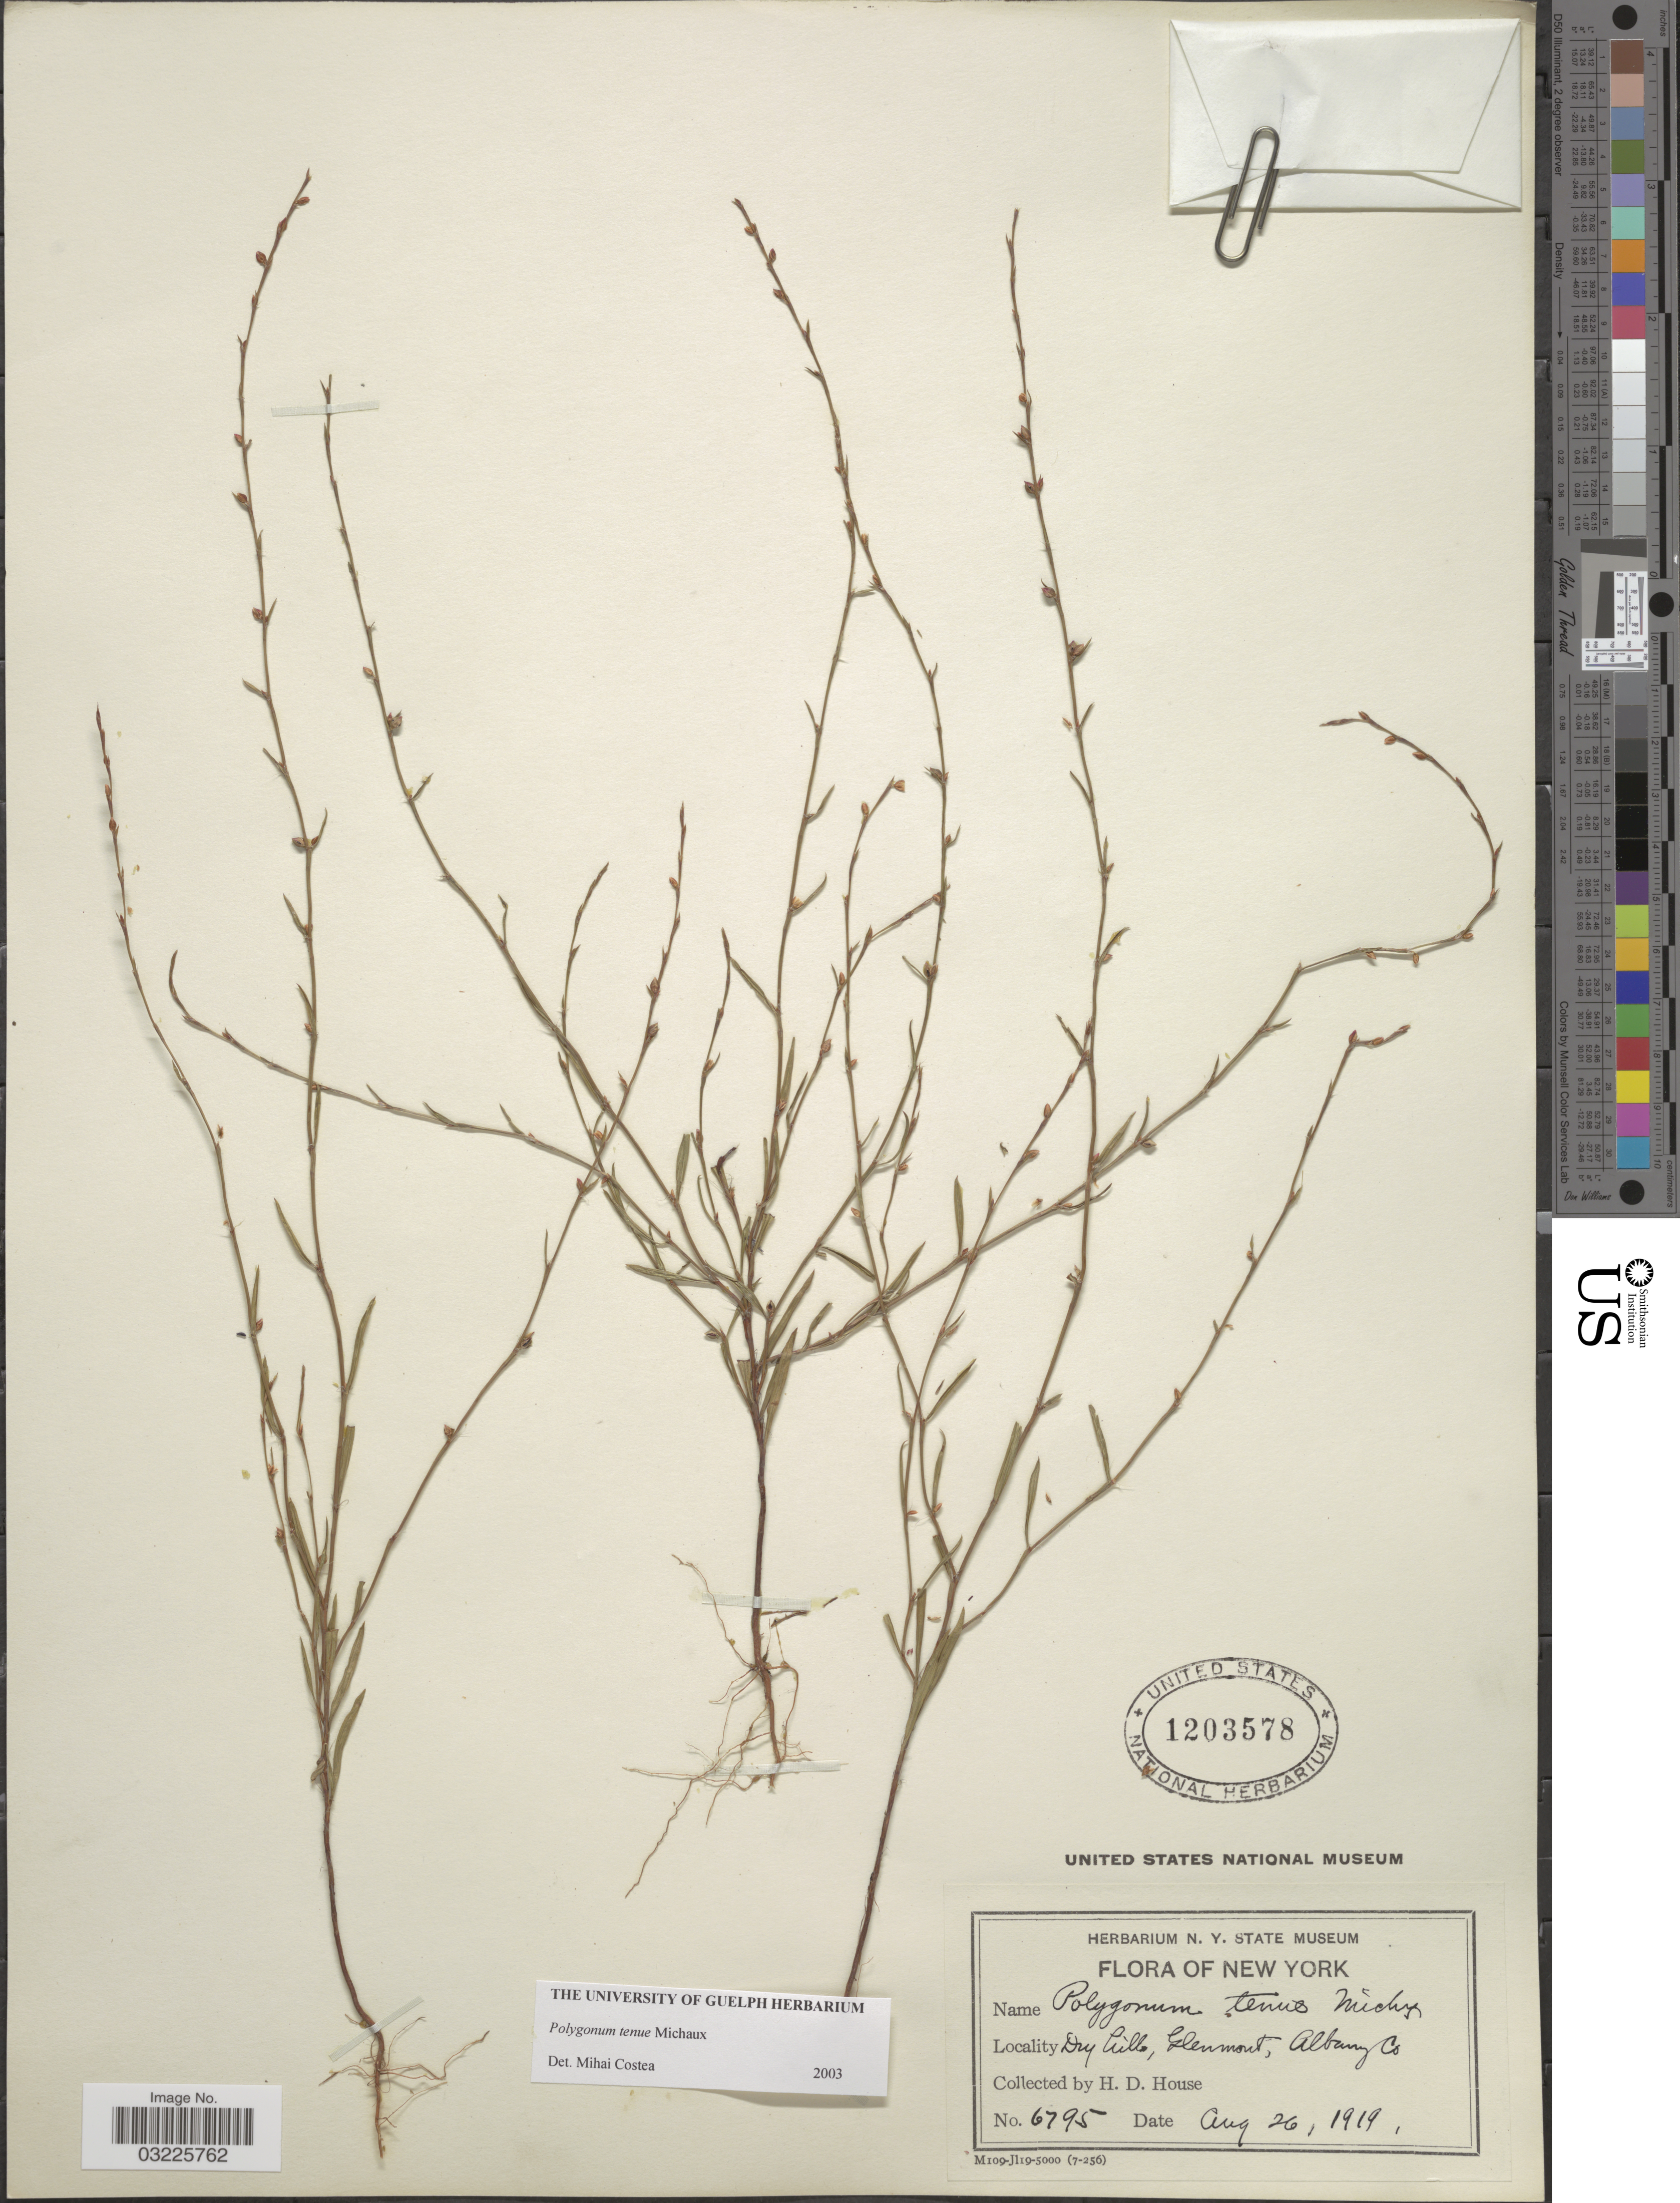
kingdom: Plantae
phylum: Tracheophyta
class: Magnoliopsida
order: Caryophyllales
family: Polygonaceae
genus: Polygonum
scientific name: Polygonum tenue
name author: F. Michx.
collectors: H. D. House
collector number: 6795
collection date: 1919-08-26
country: United States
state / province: New York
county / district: Albany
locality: Glenmont, Albany Co.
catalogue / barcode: US 1203578